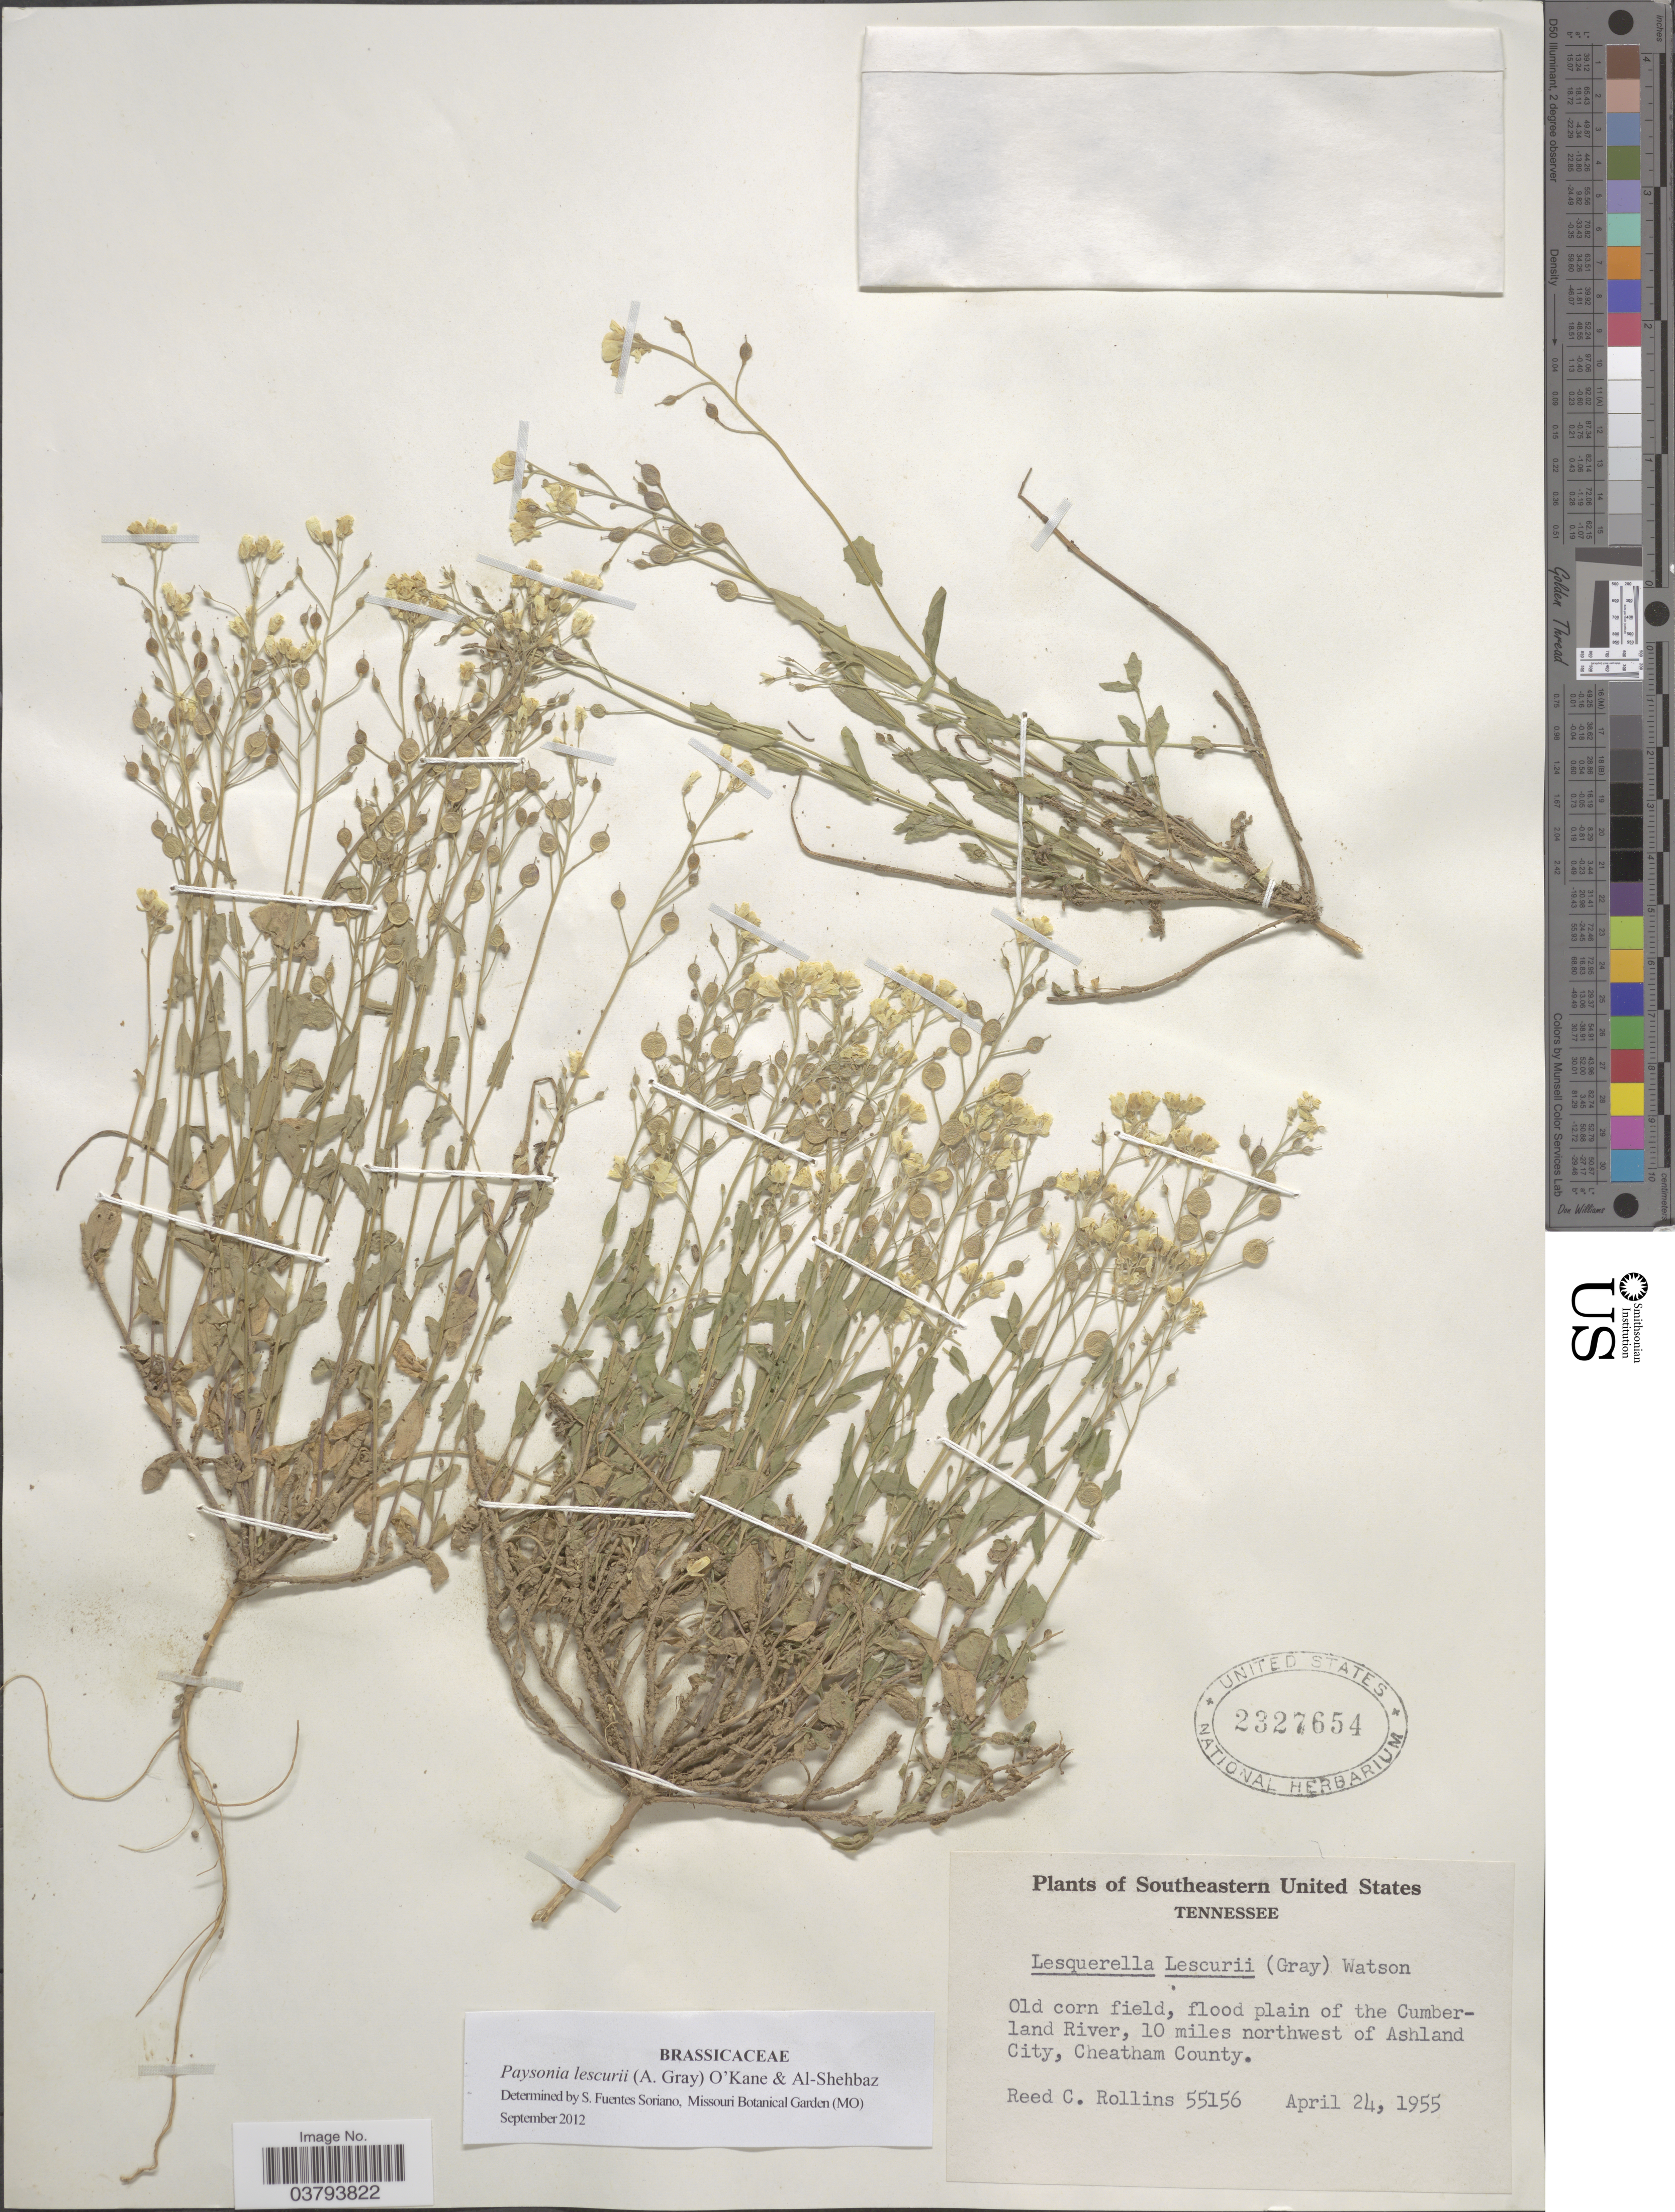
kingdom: Plantae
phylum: Tracheophyta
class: Magnoliopsida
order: Brassicales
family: Brassicaceae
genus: Lesquerella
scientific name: Lesquerella lescurii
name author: (A. Gray) S. Watson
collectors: R. C. Rollins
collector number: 55156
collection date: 1955-04-24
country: United States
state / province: Tennessee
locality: Southeastern United States; Flood plain of the Cumberland River, 10 miles northwest of Ashland City, Cheatham County.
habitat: old corn field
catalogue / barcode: US 2327654